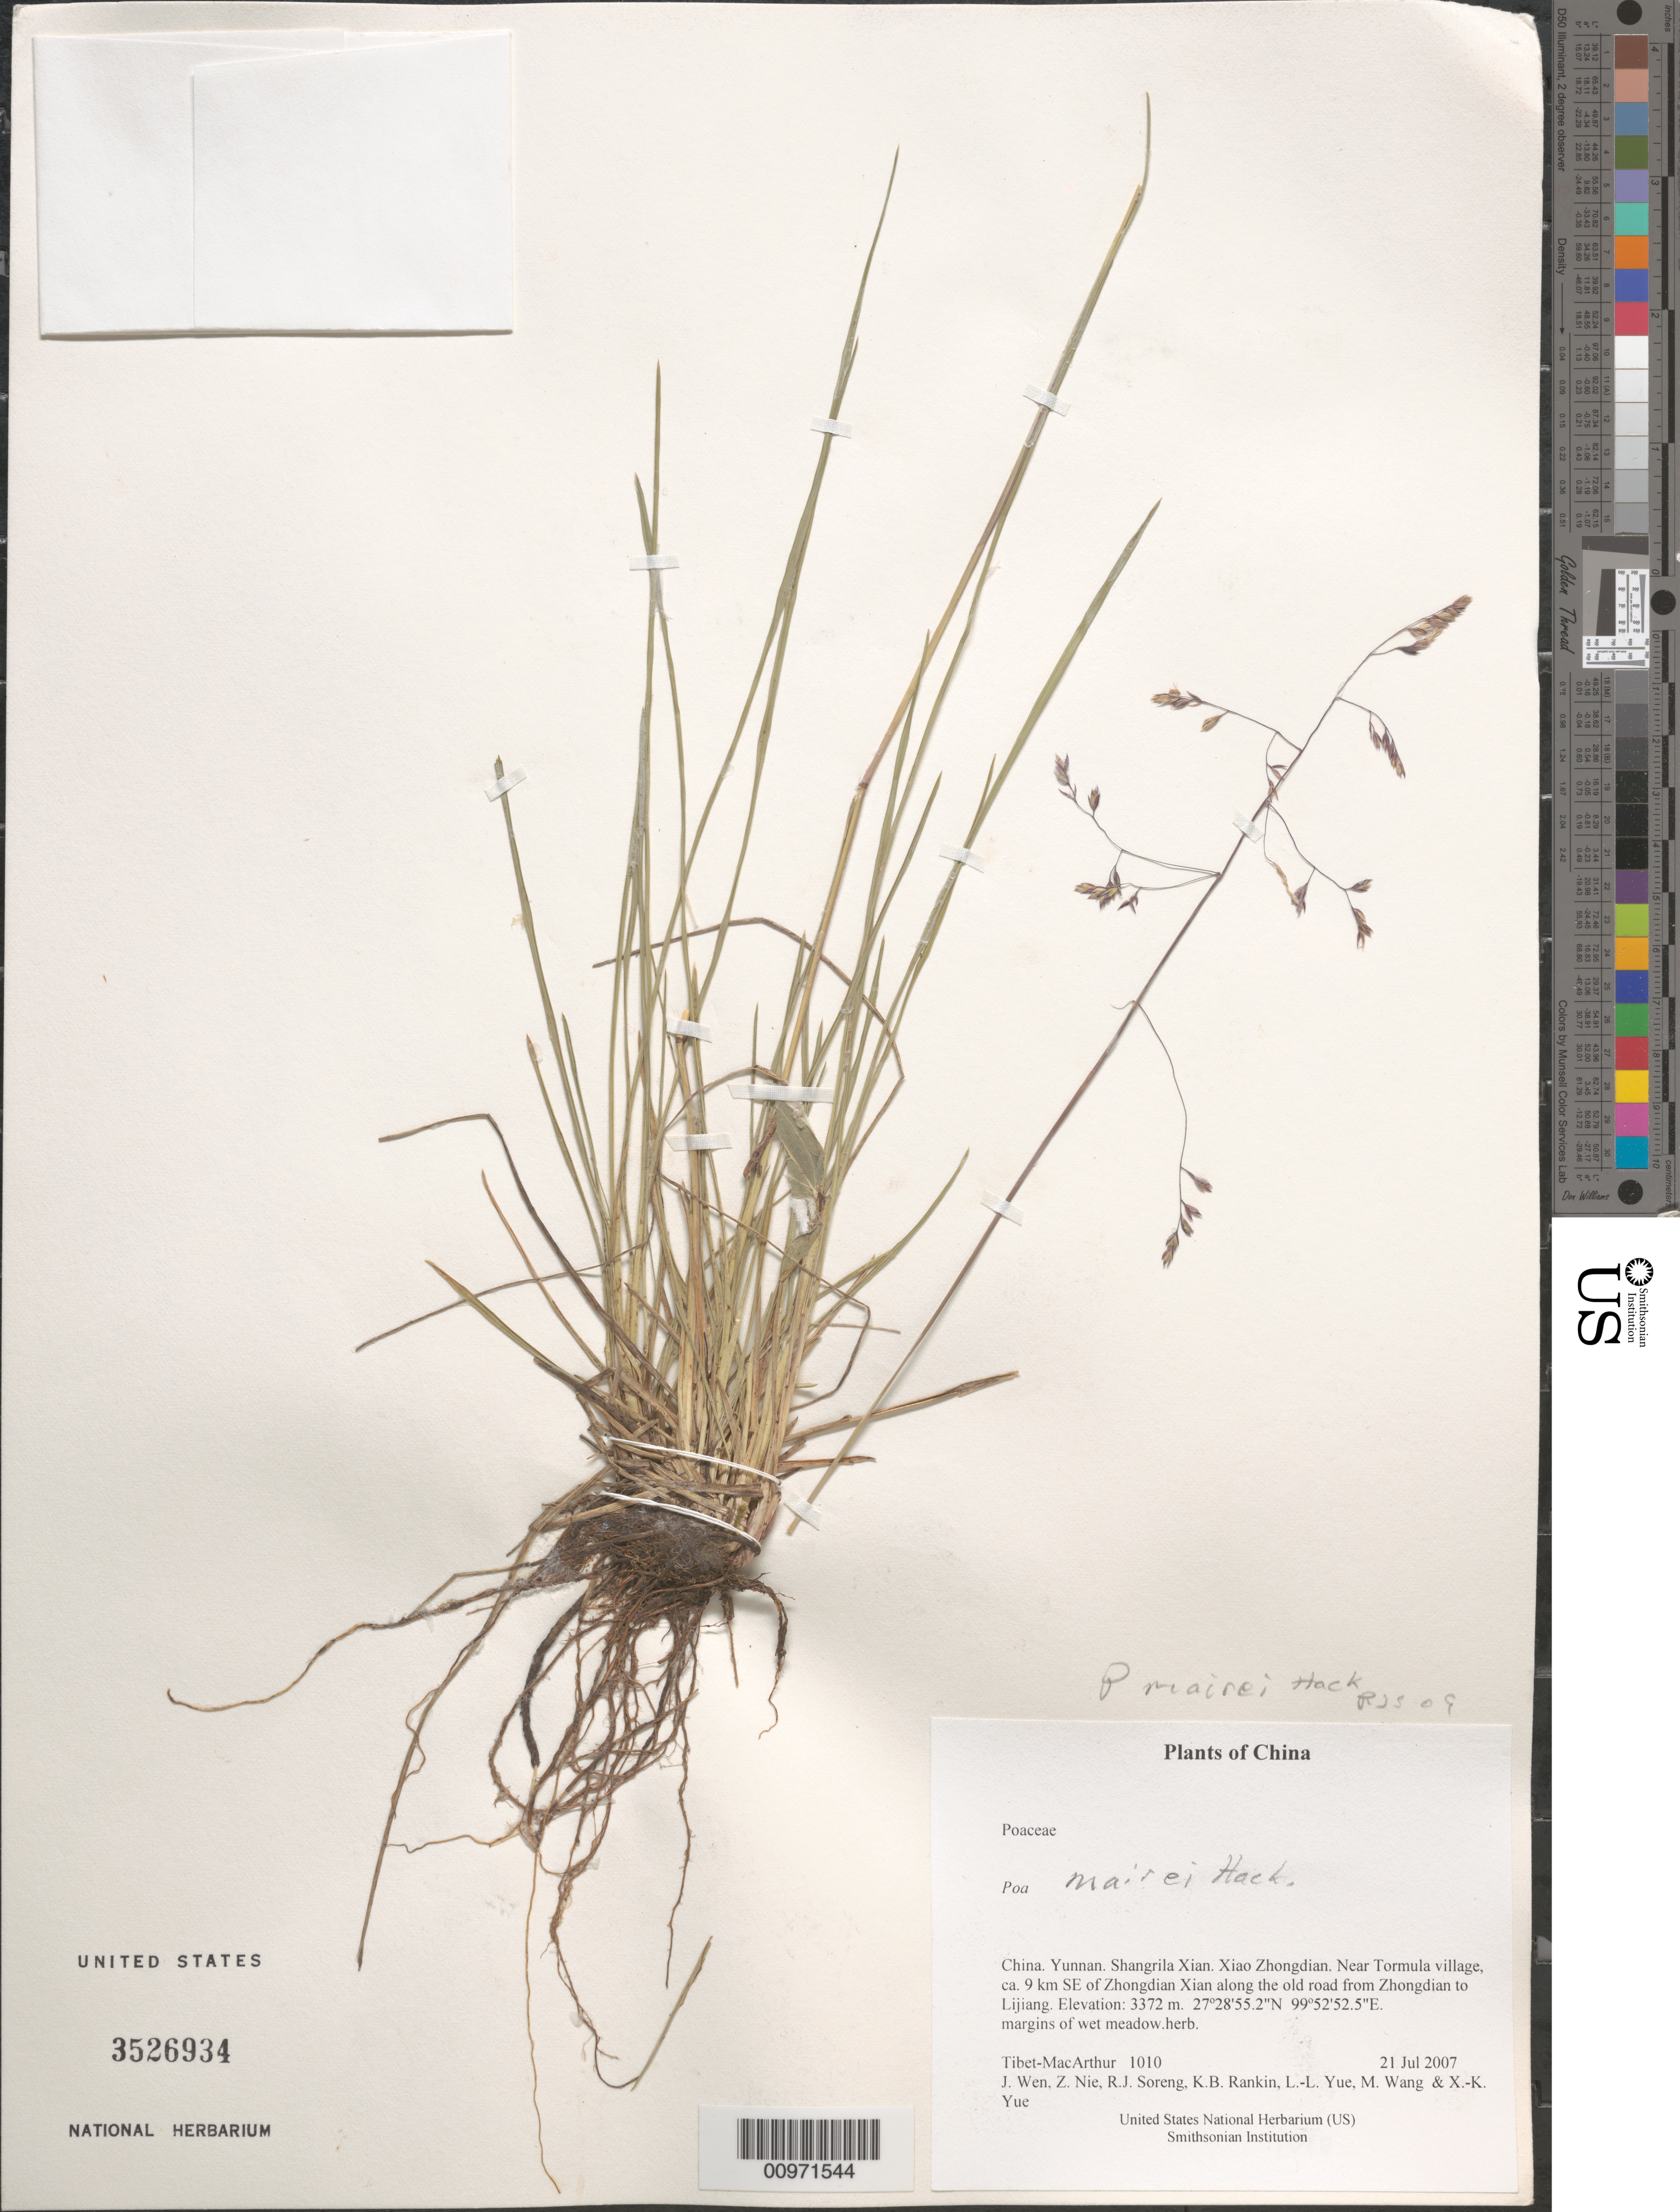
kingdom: Plantae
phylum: Tracheophyta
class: Liliopsida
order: Poales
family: Poaceae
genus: Poa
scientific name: Poa mairei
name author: Hack.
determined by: Soreng, Robert J., Research Associate (BOT), Smithsonian Institution - National Museum of Natural History (UNITED STATES)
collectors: Tibet-MacArthur, J. Wen, Z. Nie, R. J. Soreng, K. Rankin, L. Yue, M. Wang & X. Yue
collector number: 1010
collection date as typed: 21 Jul 2007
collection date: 2007-07-21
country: China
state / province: Yunnan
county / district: Shangrila Xian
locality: Xiao Zhongdian. Near Tormula village, ca. 9 km SE of Zhongdian Xian along the old road from Zhongdian to Lijiang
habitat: margins of wet meadow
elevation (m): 3372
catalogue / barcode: US 3526934